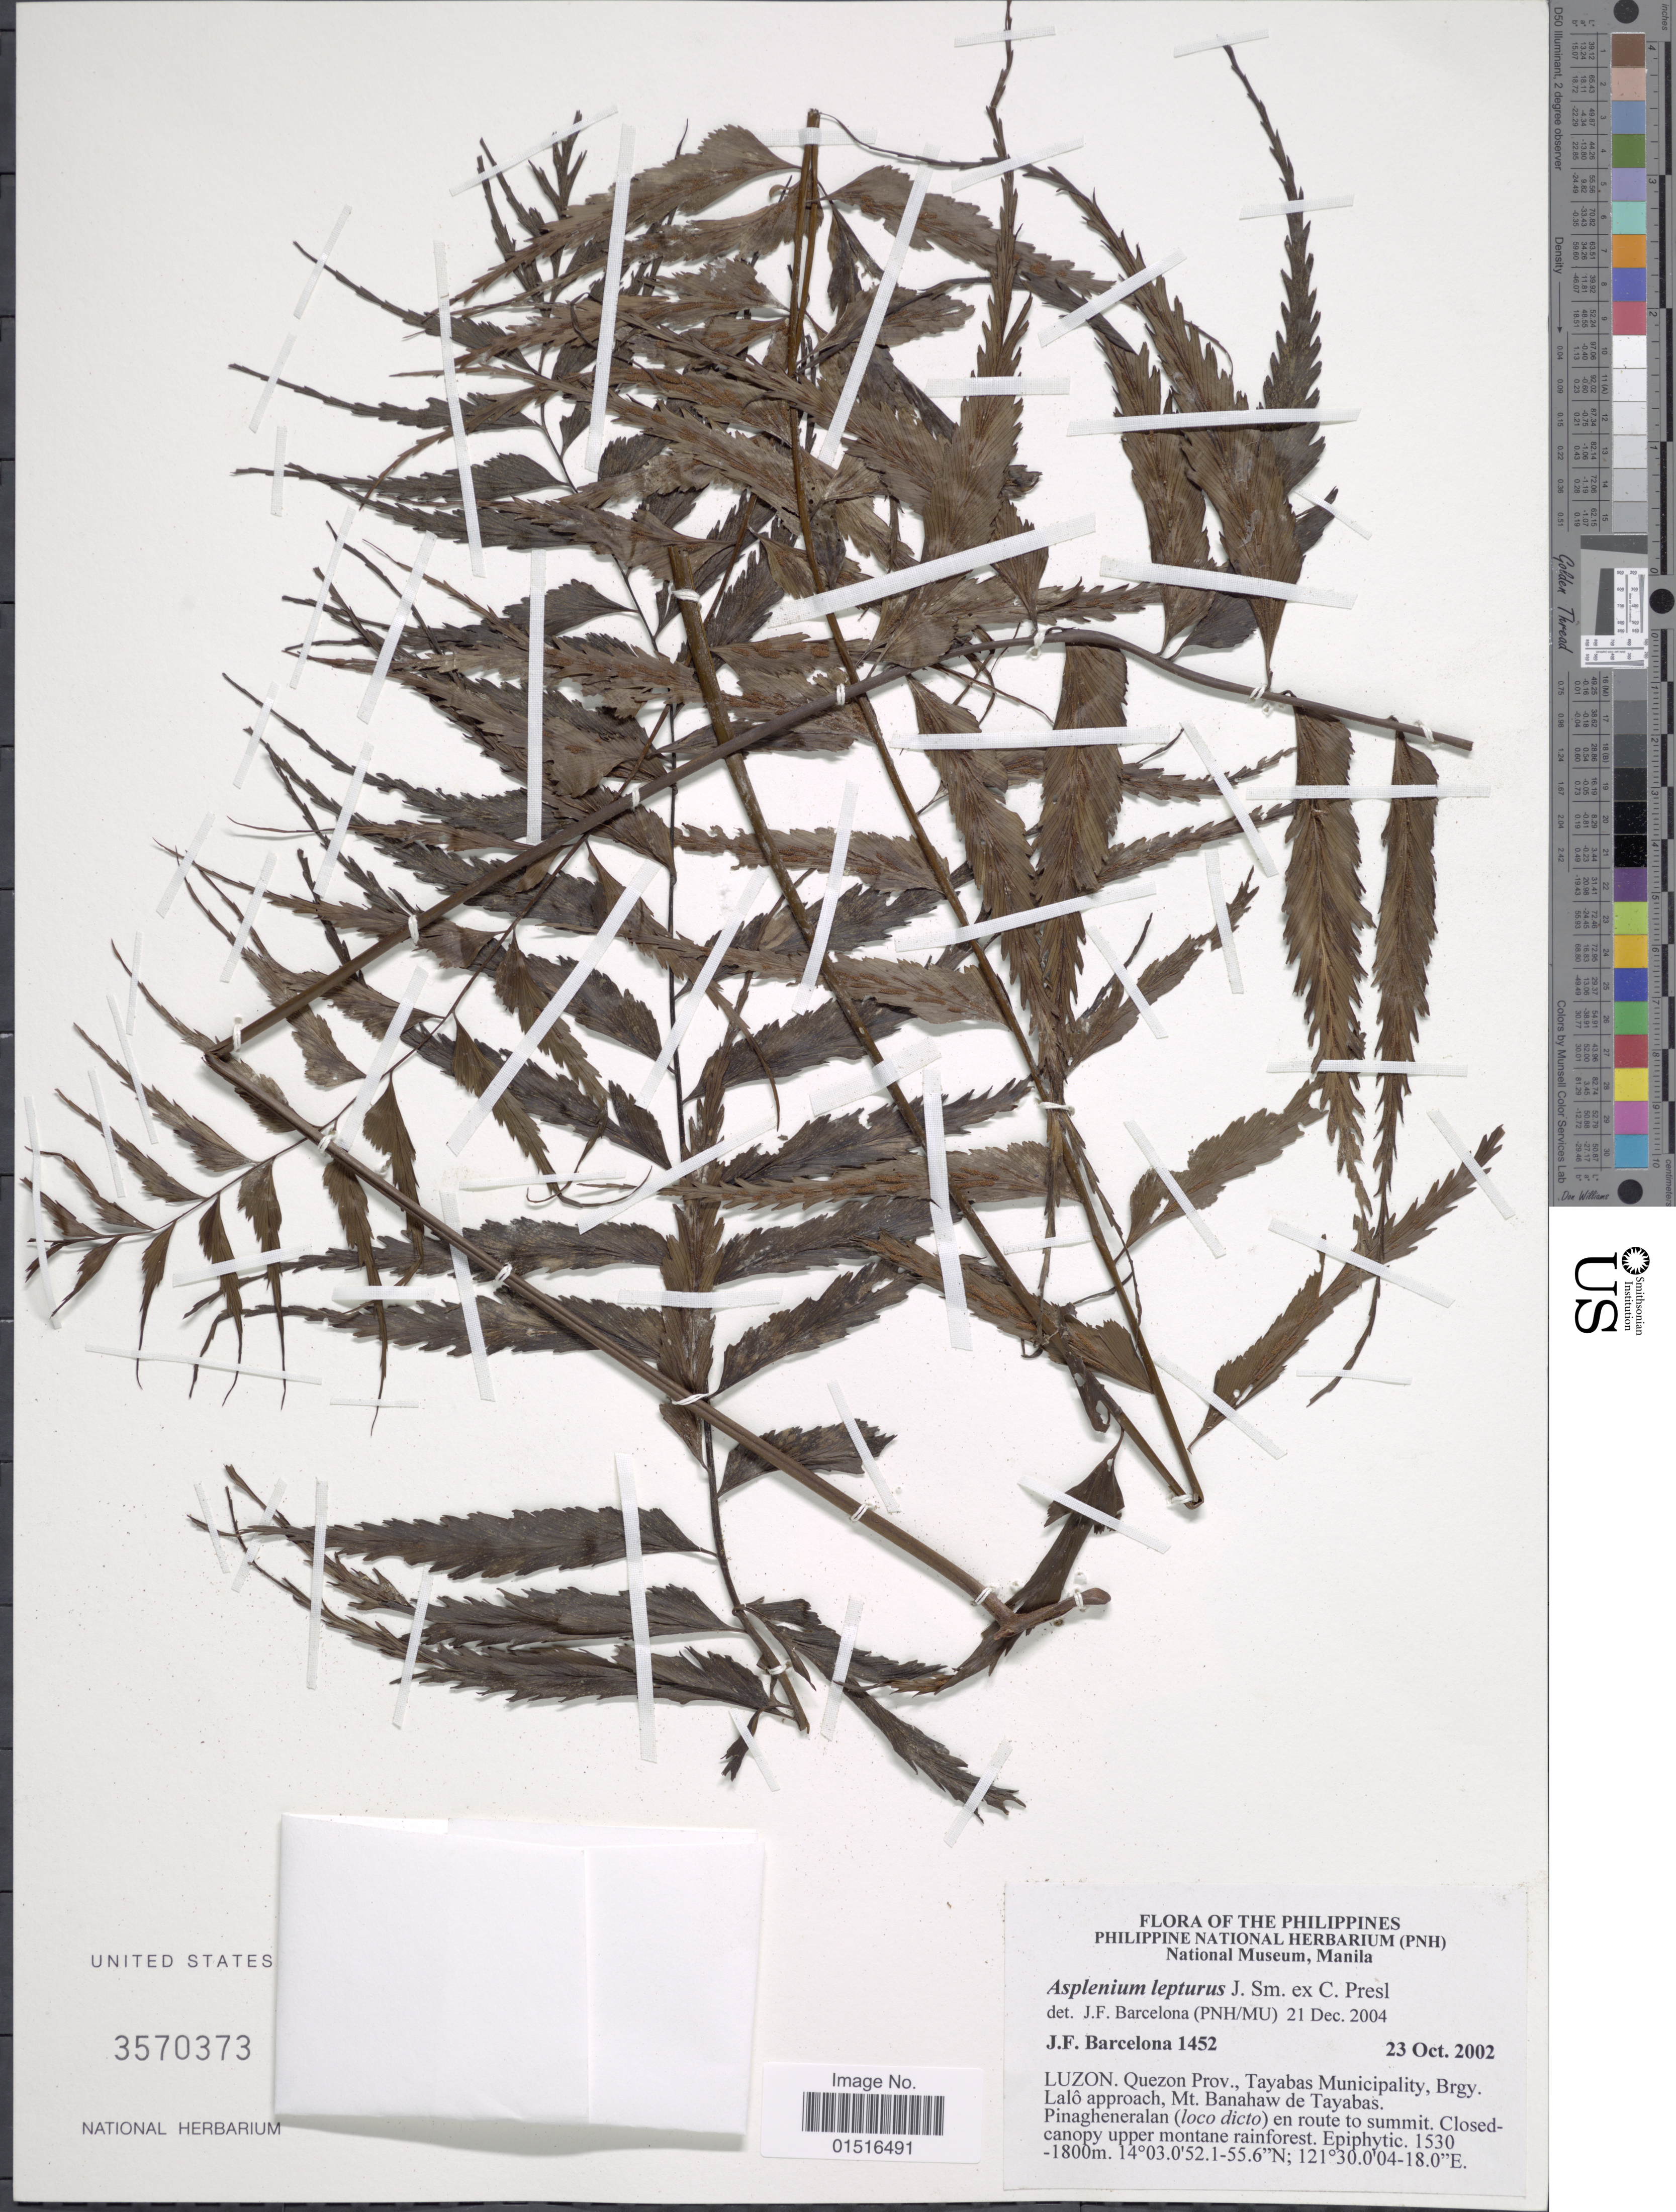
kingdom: Plantae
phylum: Tracheophyta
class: Polypodiopsida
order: Polypodiales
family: Aspleniaceae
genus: Asplenium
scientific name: Asplenium lepturus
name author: J. Sm. ex C. Presl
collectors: J. F. Barcelona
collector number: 1452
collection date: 2002-10-23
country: Philippines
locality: Luzon, Quezon Prov., Tayabas Municipality, Brgy. Lalo approach, Mt. Banahaw de Tayabas, Pinagheneralan (loco dicto) en route to summit, Closed-canopy upper montane rainforest, Epiphytic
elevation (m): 1530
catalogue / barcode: US 3570373